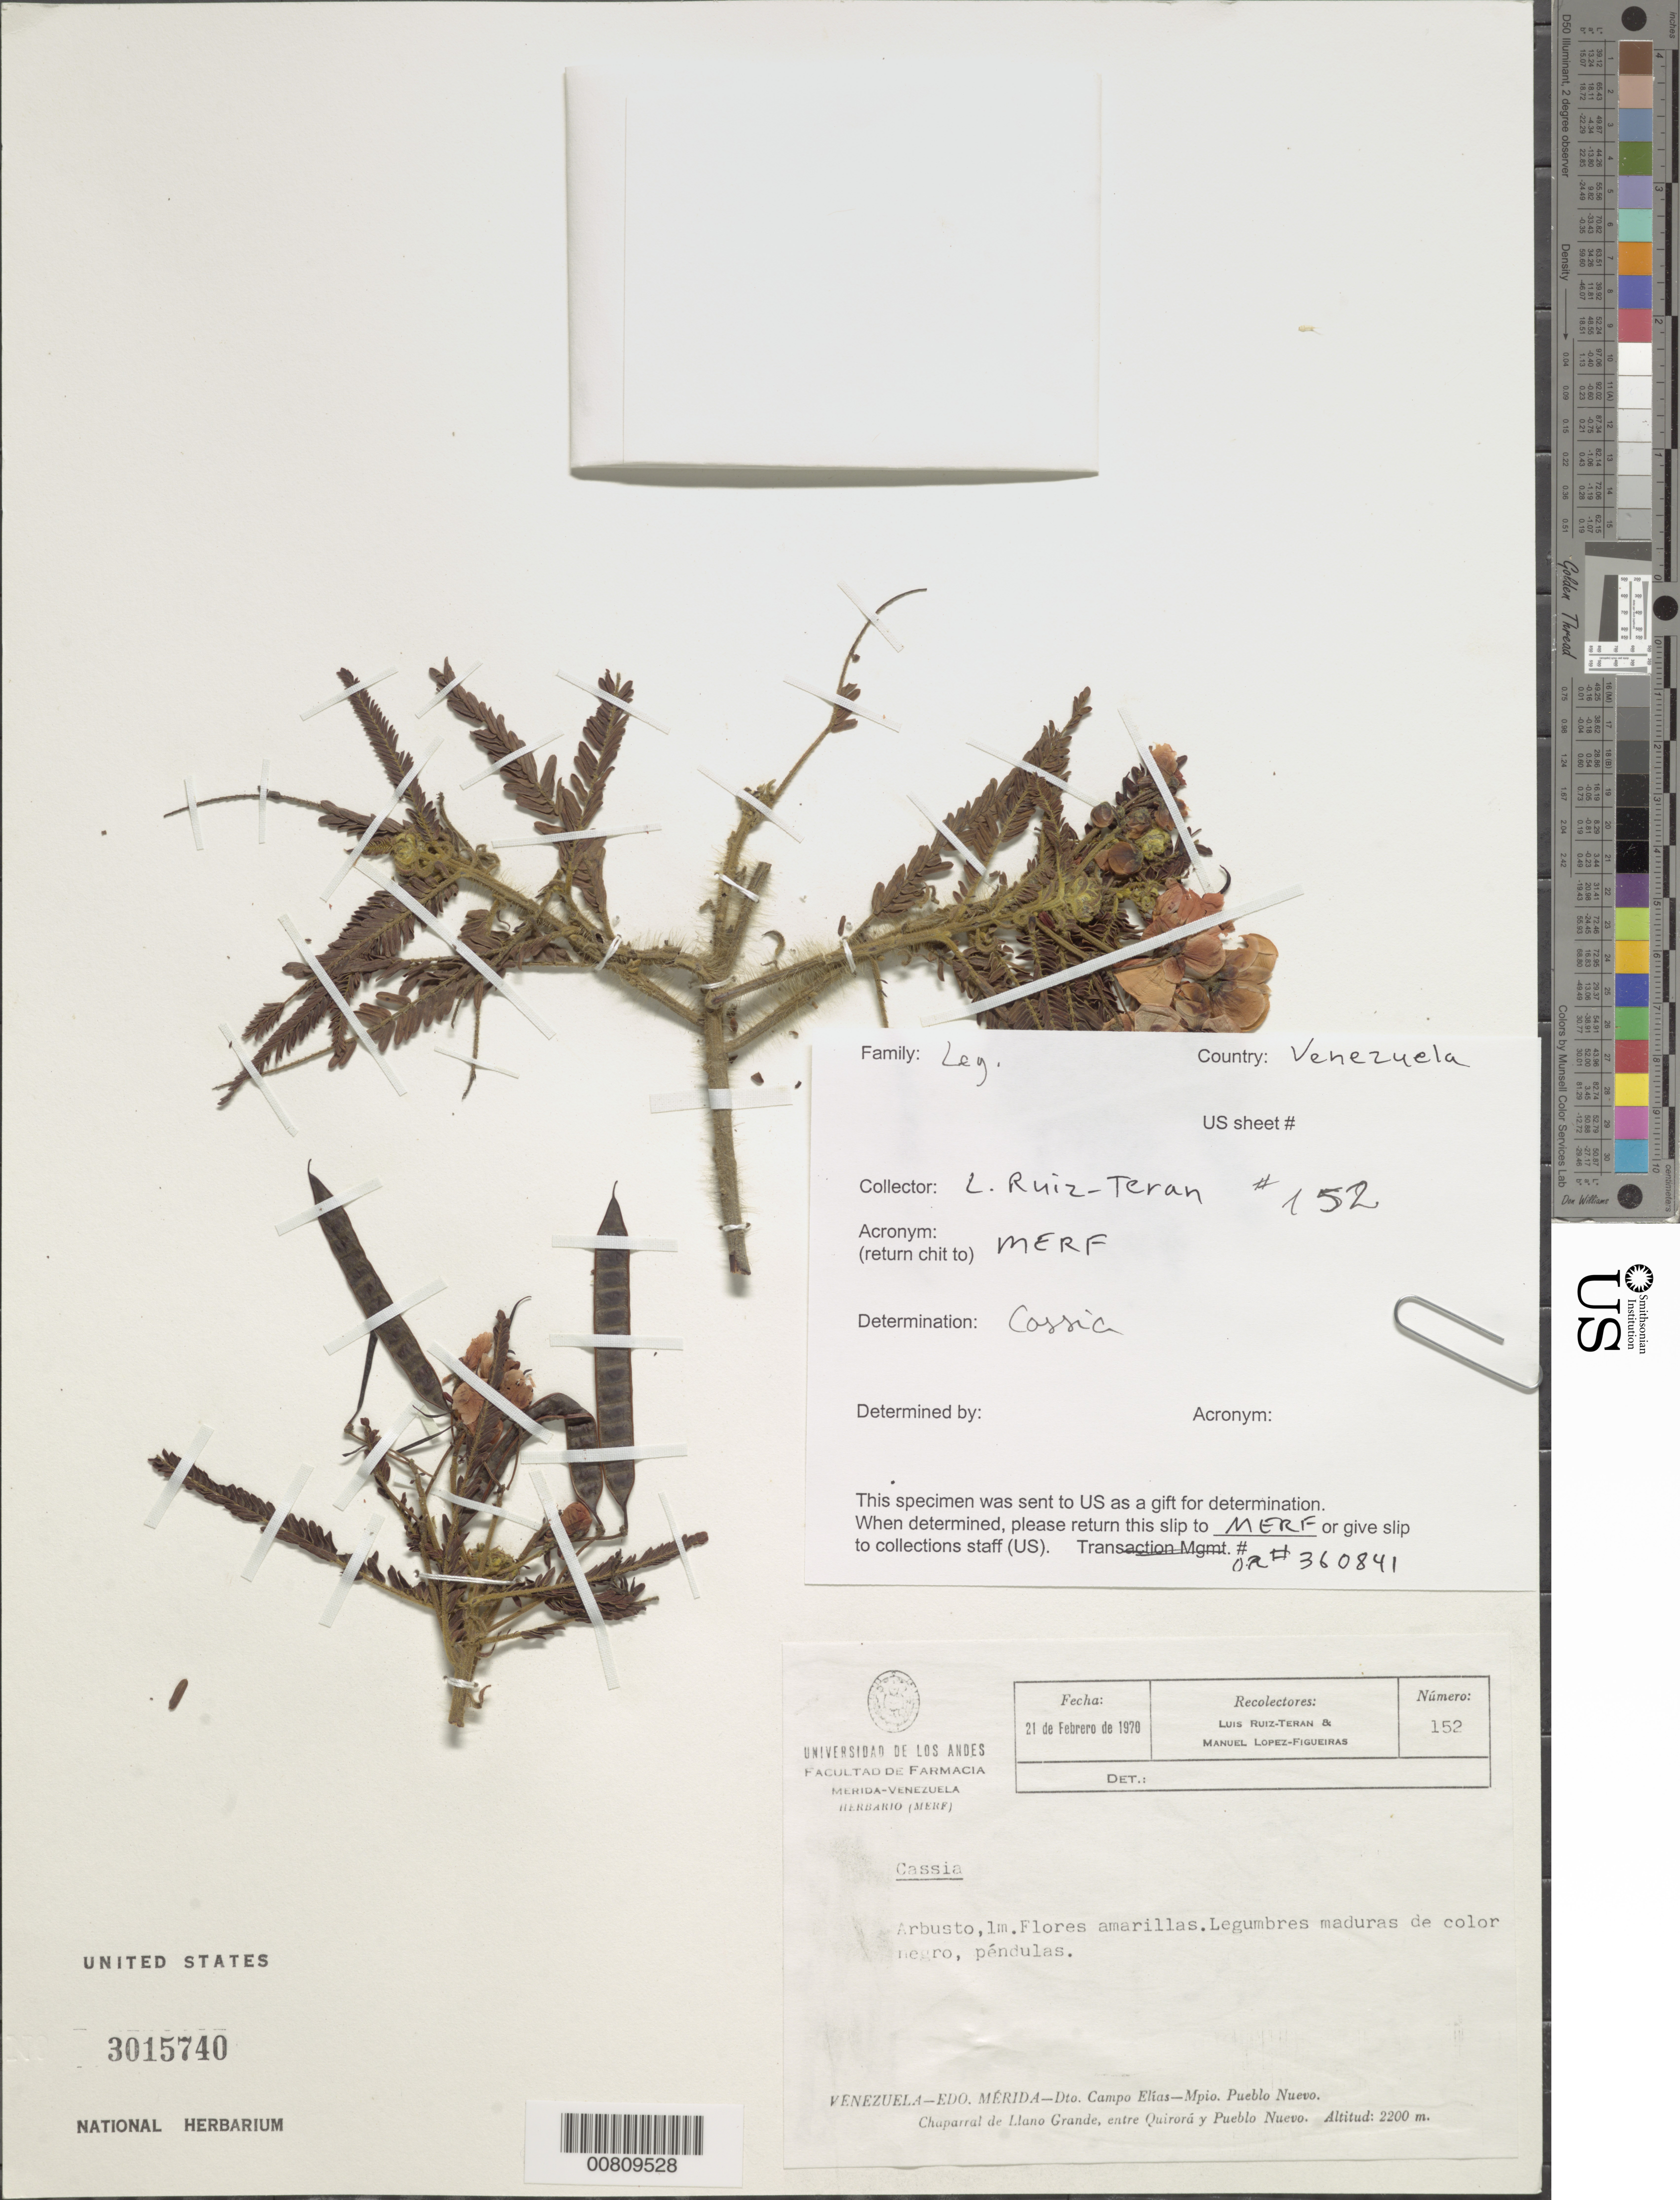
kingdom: Plantae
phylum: Tracheophyta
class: Magnoliopsida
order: Fabales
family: Fabaceae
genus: Senna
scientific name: Senna sp.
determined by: Souza, A. O.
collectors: L. E. Ruíz-Terán & M. López Figueiras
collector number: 152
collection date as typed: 21 Feb 1970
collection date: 1970-02-21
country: Venezuela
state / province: Mérida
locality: Chaparral de Llano Grande, between Quirora and Pueblo Nuevo, Campo Elias, Pueblo Nuevo.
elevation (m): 2200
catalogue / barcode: US 3015740